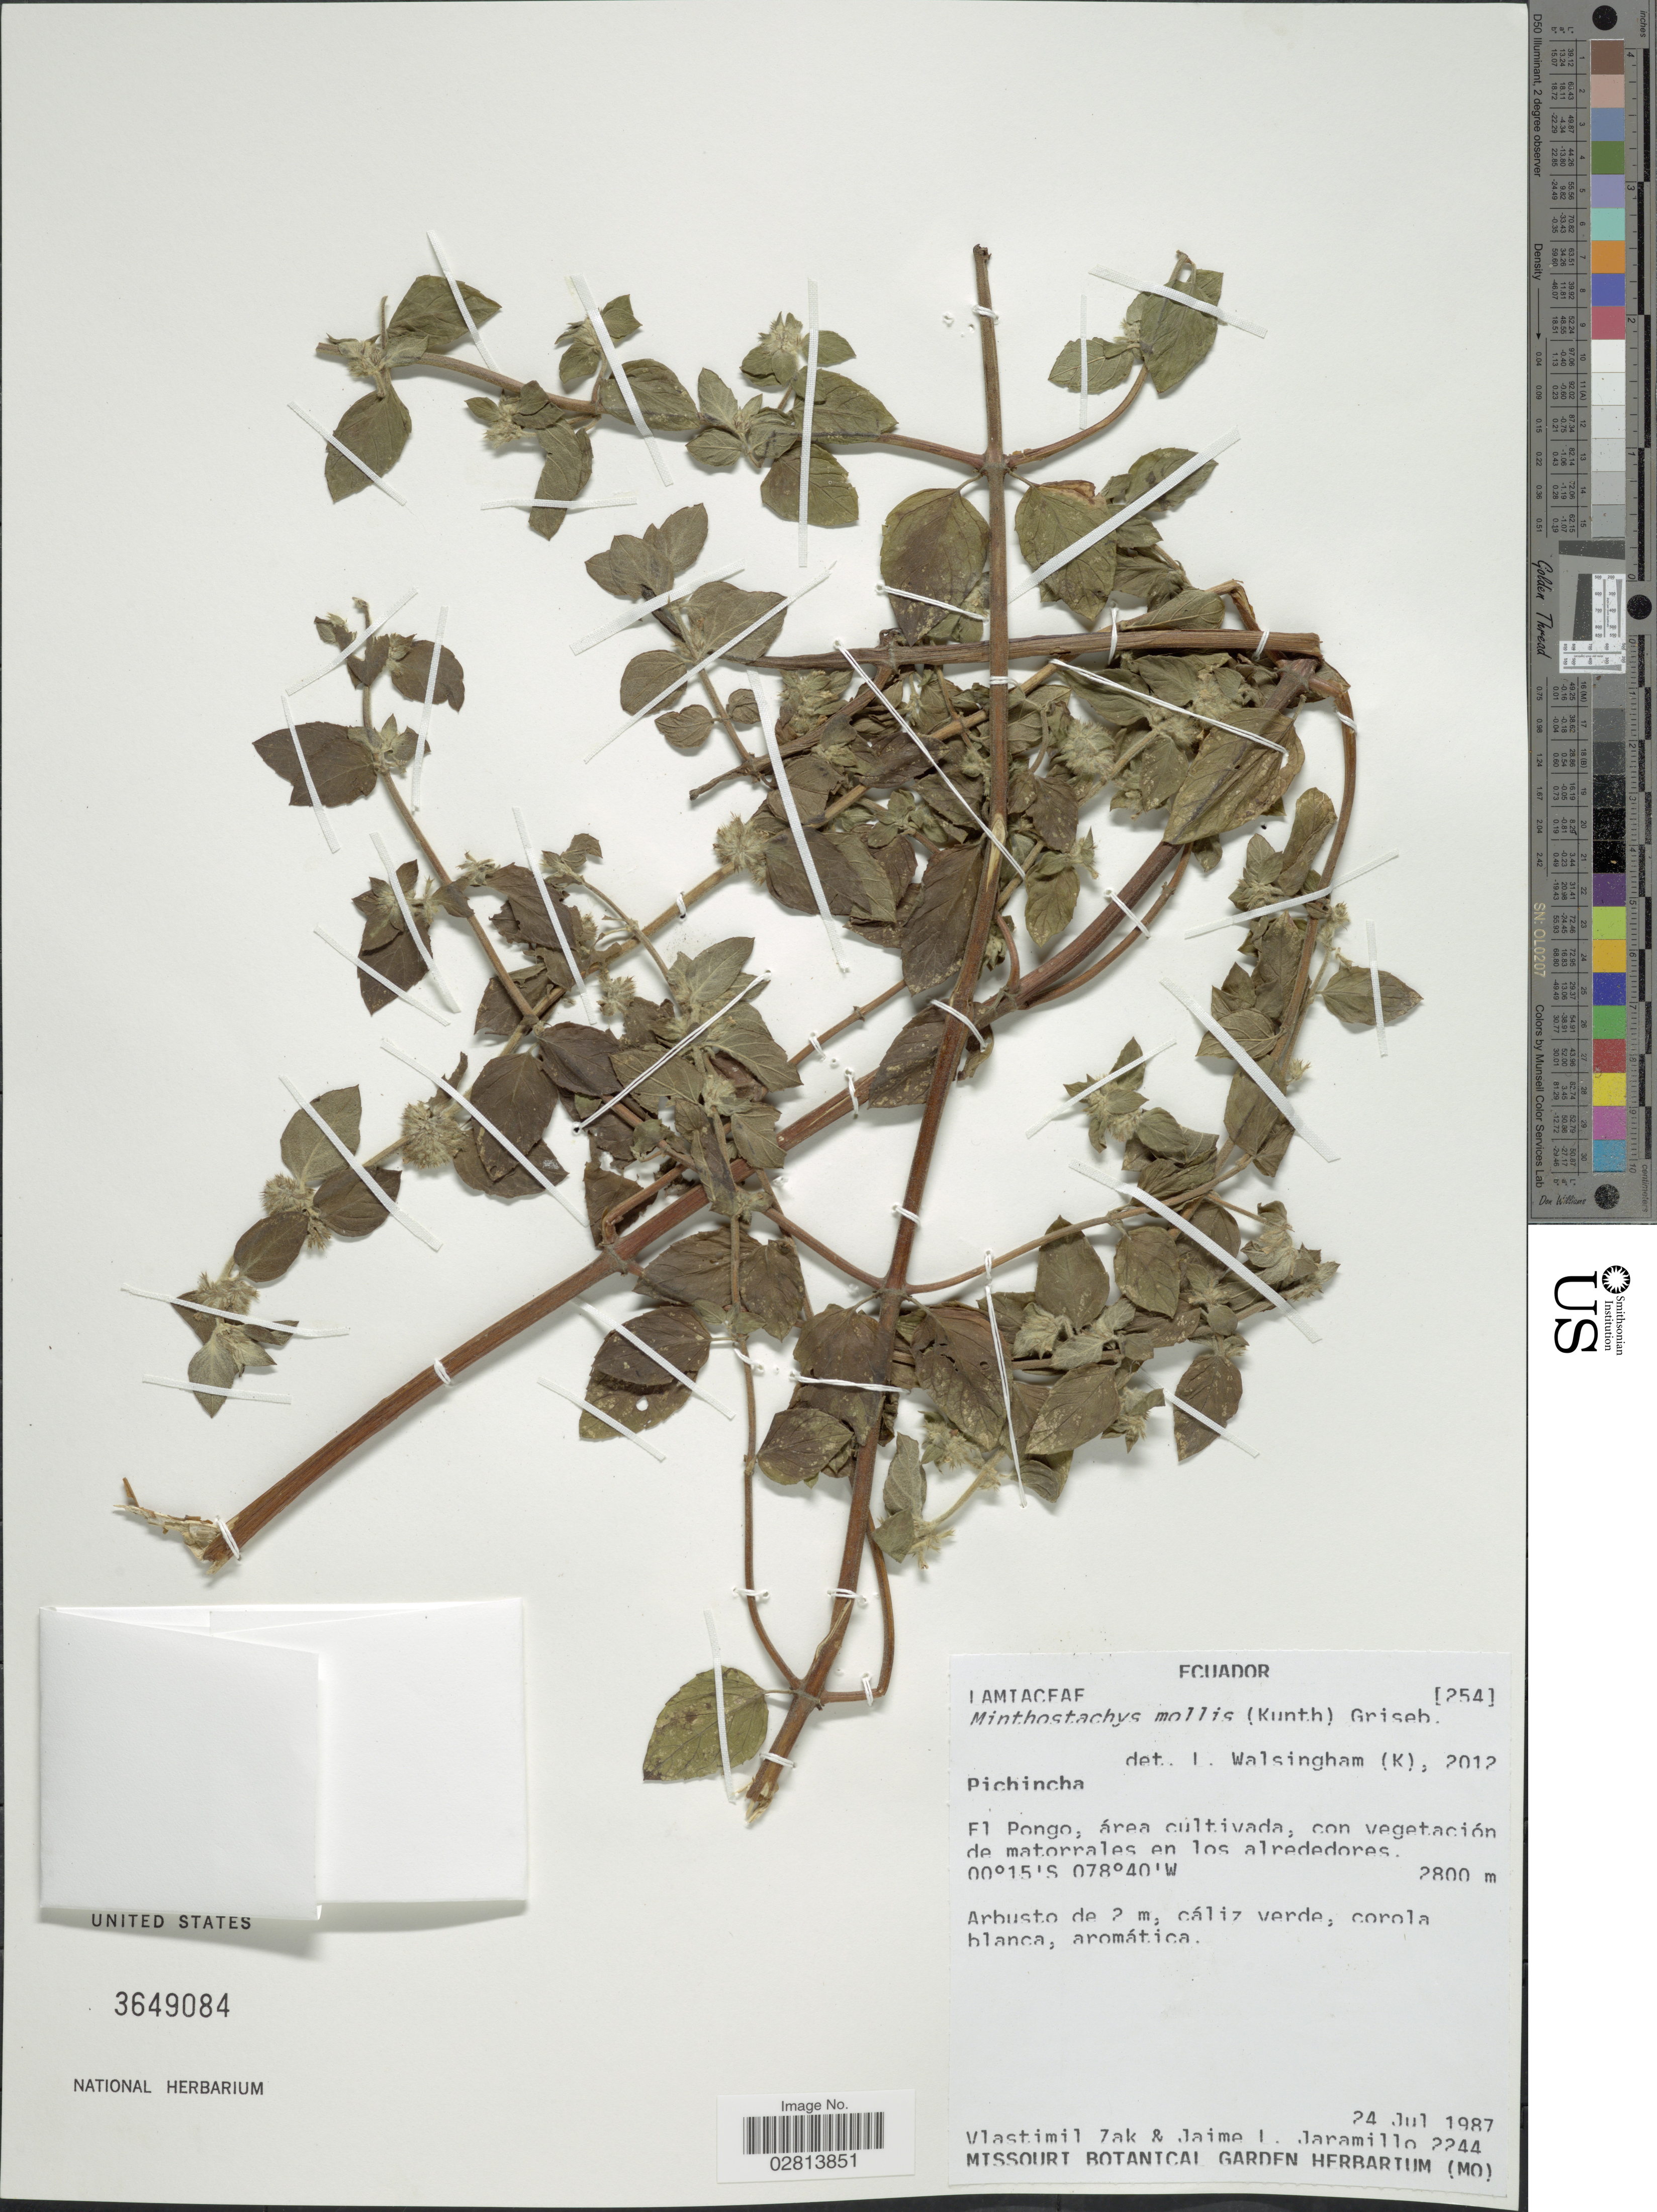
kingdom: Plantae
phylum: Tracheophyta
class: Magnoliopsida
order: Lamiales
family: Lamiaceae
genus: Minthostachys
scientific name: Minthostachys mollis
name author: (Kunth) Griseb.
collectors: V. Zak & J. Jaramillo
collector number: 2244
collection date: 1987-07-24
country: Ecuador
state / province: Pichincha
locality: El Pongo, área cultivada, con vegetación de matorrales en los alrededores.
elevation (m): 2800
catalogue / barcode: US 3649084